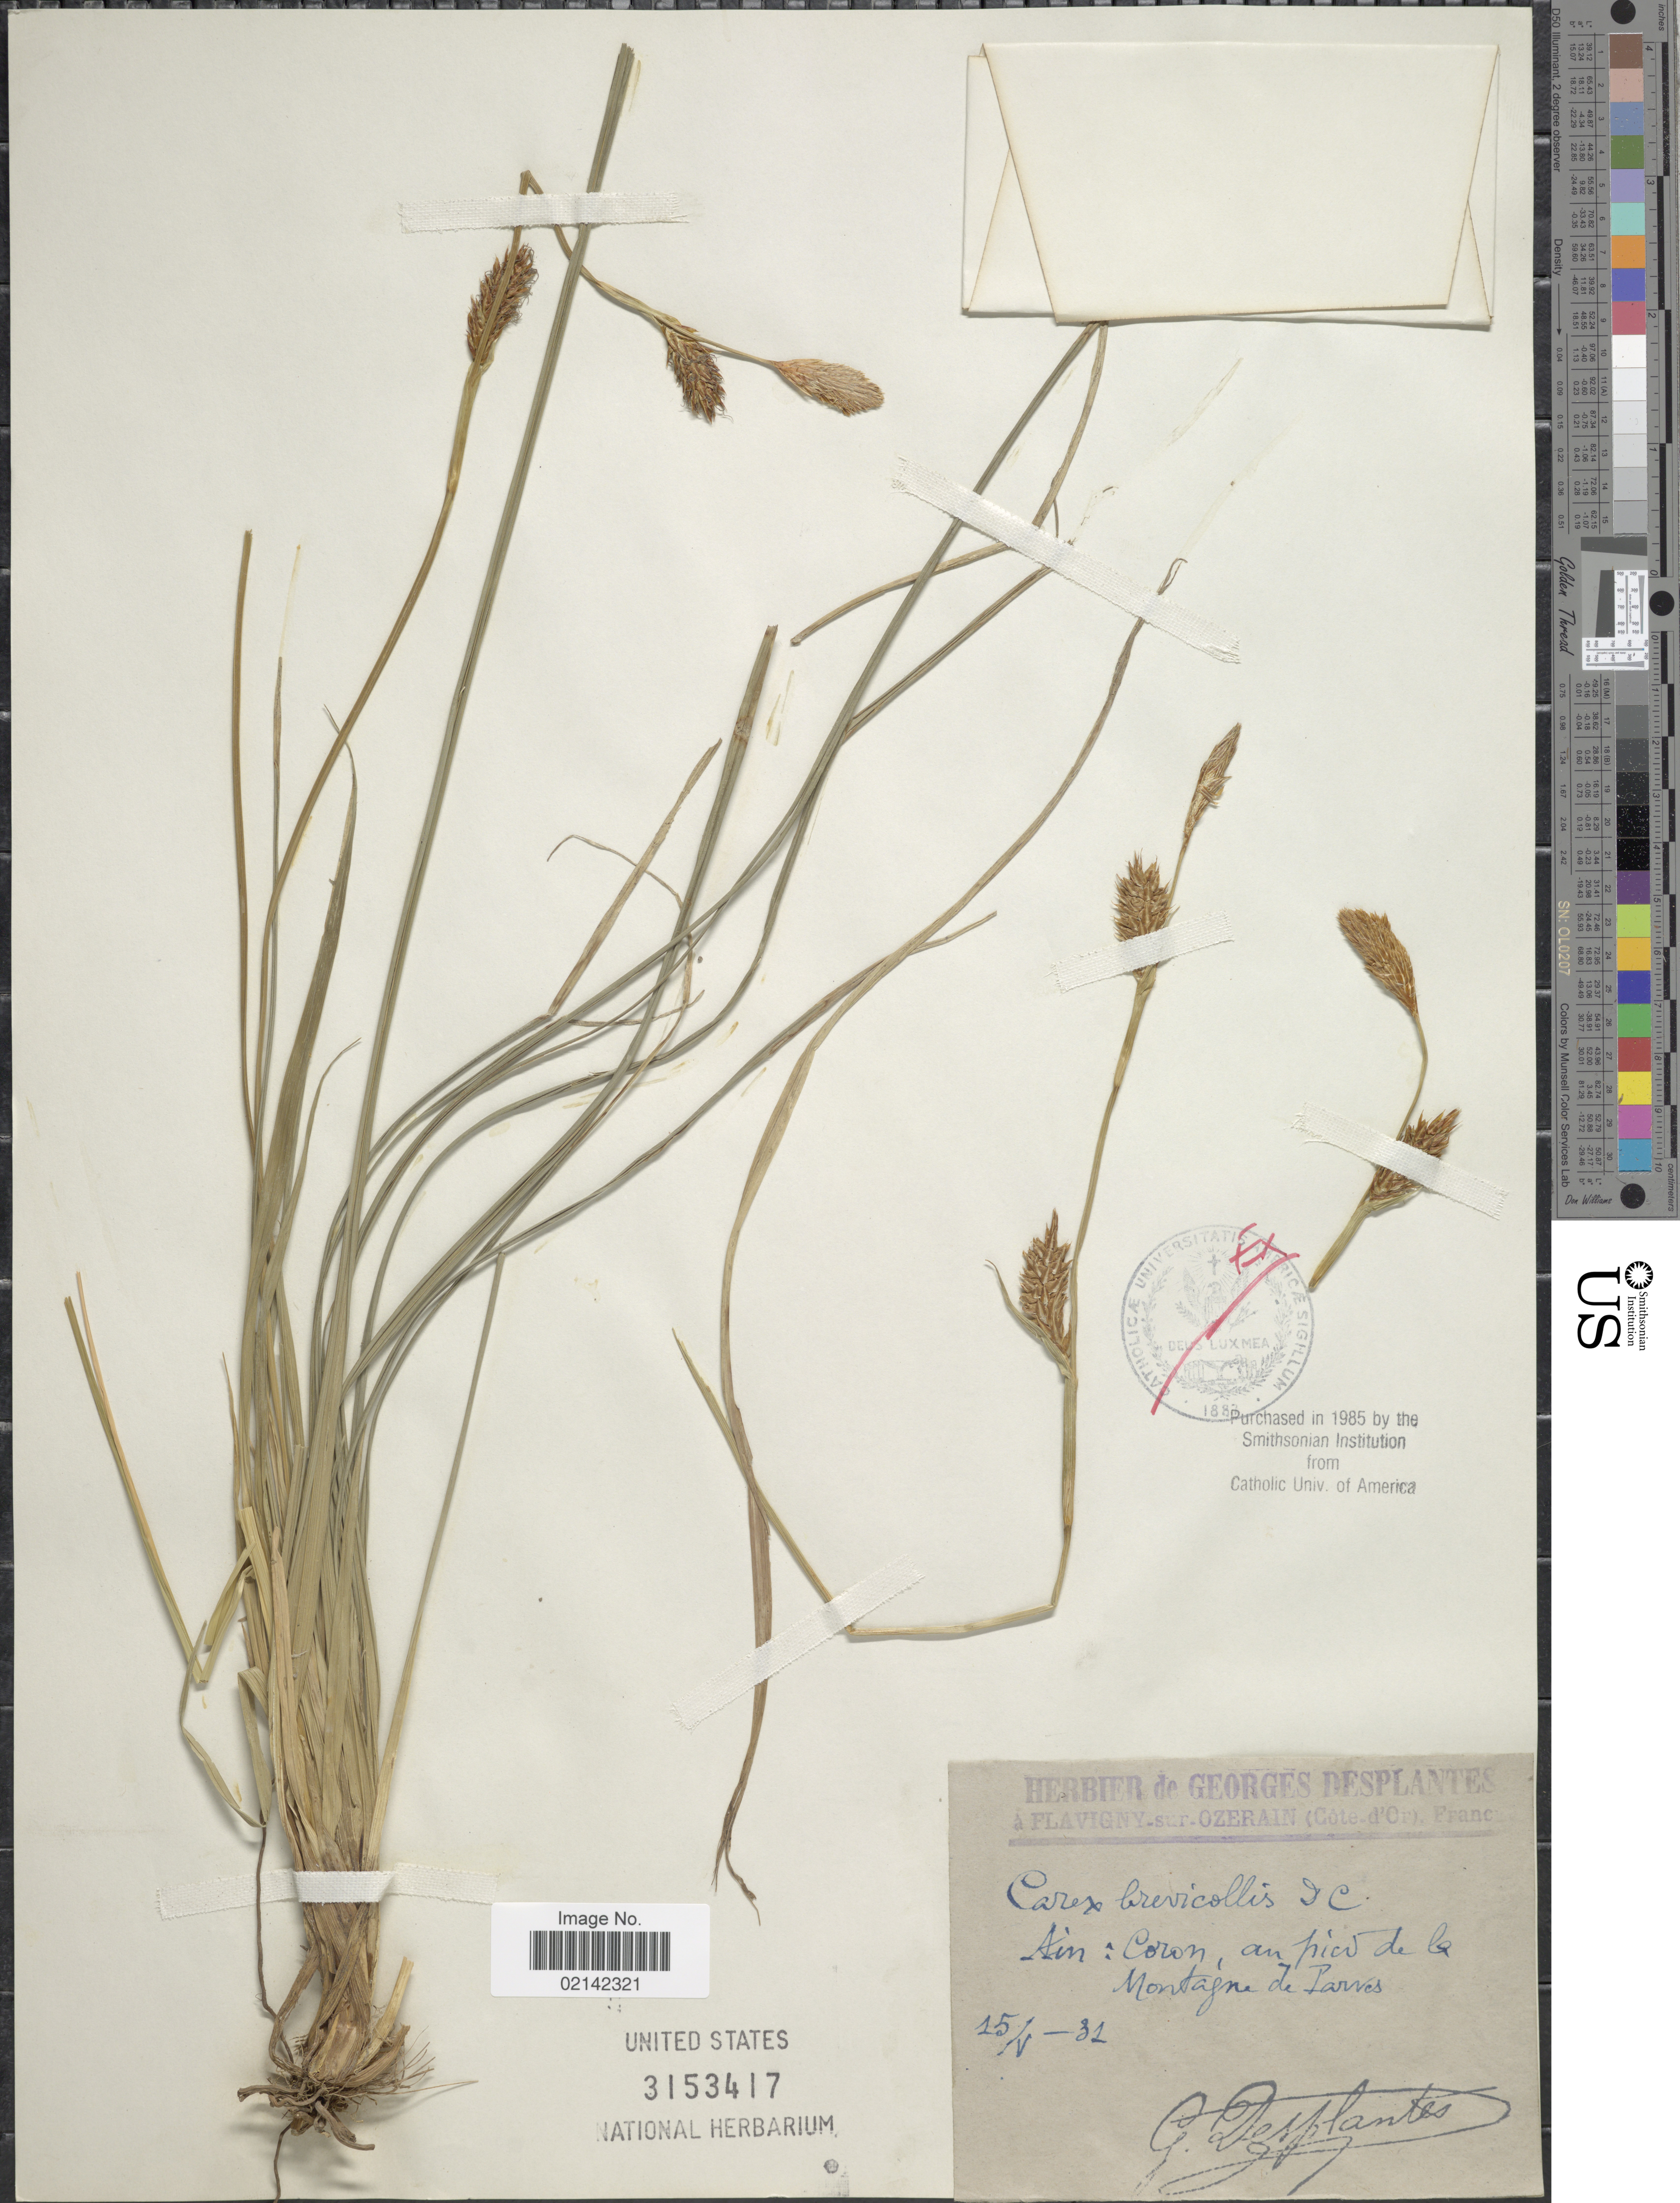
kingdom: Plantae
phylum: Tracheophyta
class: Liliopsida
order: Poales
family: Cyperaceae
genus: Carex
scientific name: Carex brevicollis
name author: DC.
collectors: G. Desplantes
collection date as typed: Transcribed d/m/y: 15/5/31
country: France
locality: Ain: Coron, Montagne de Parves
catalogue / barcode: US 3153417